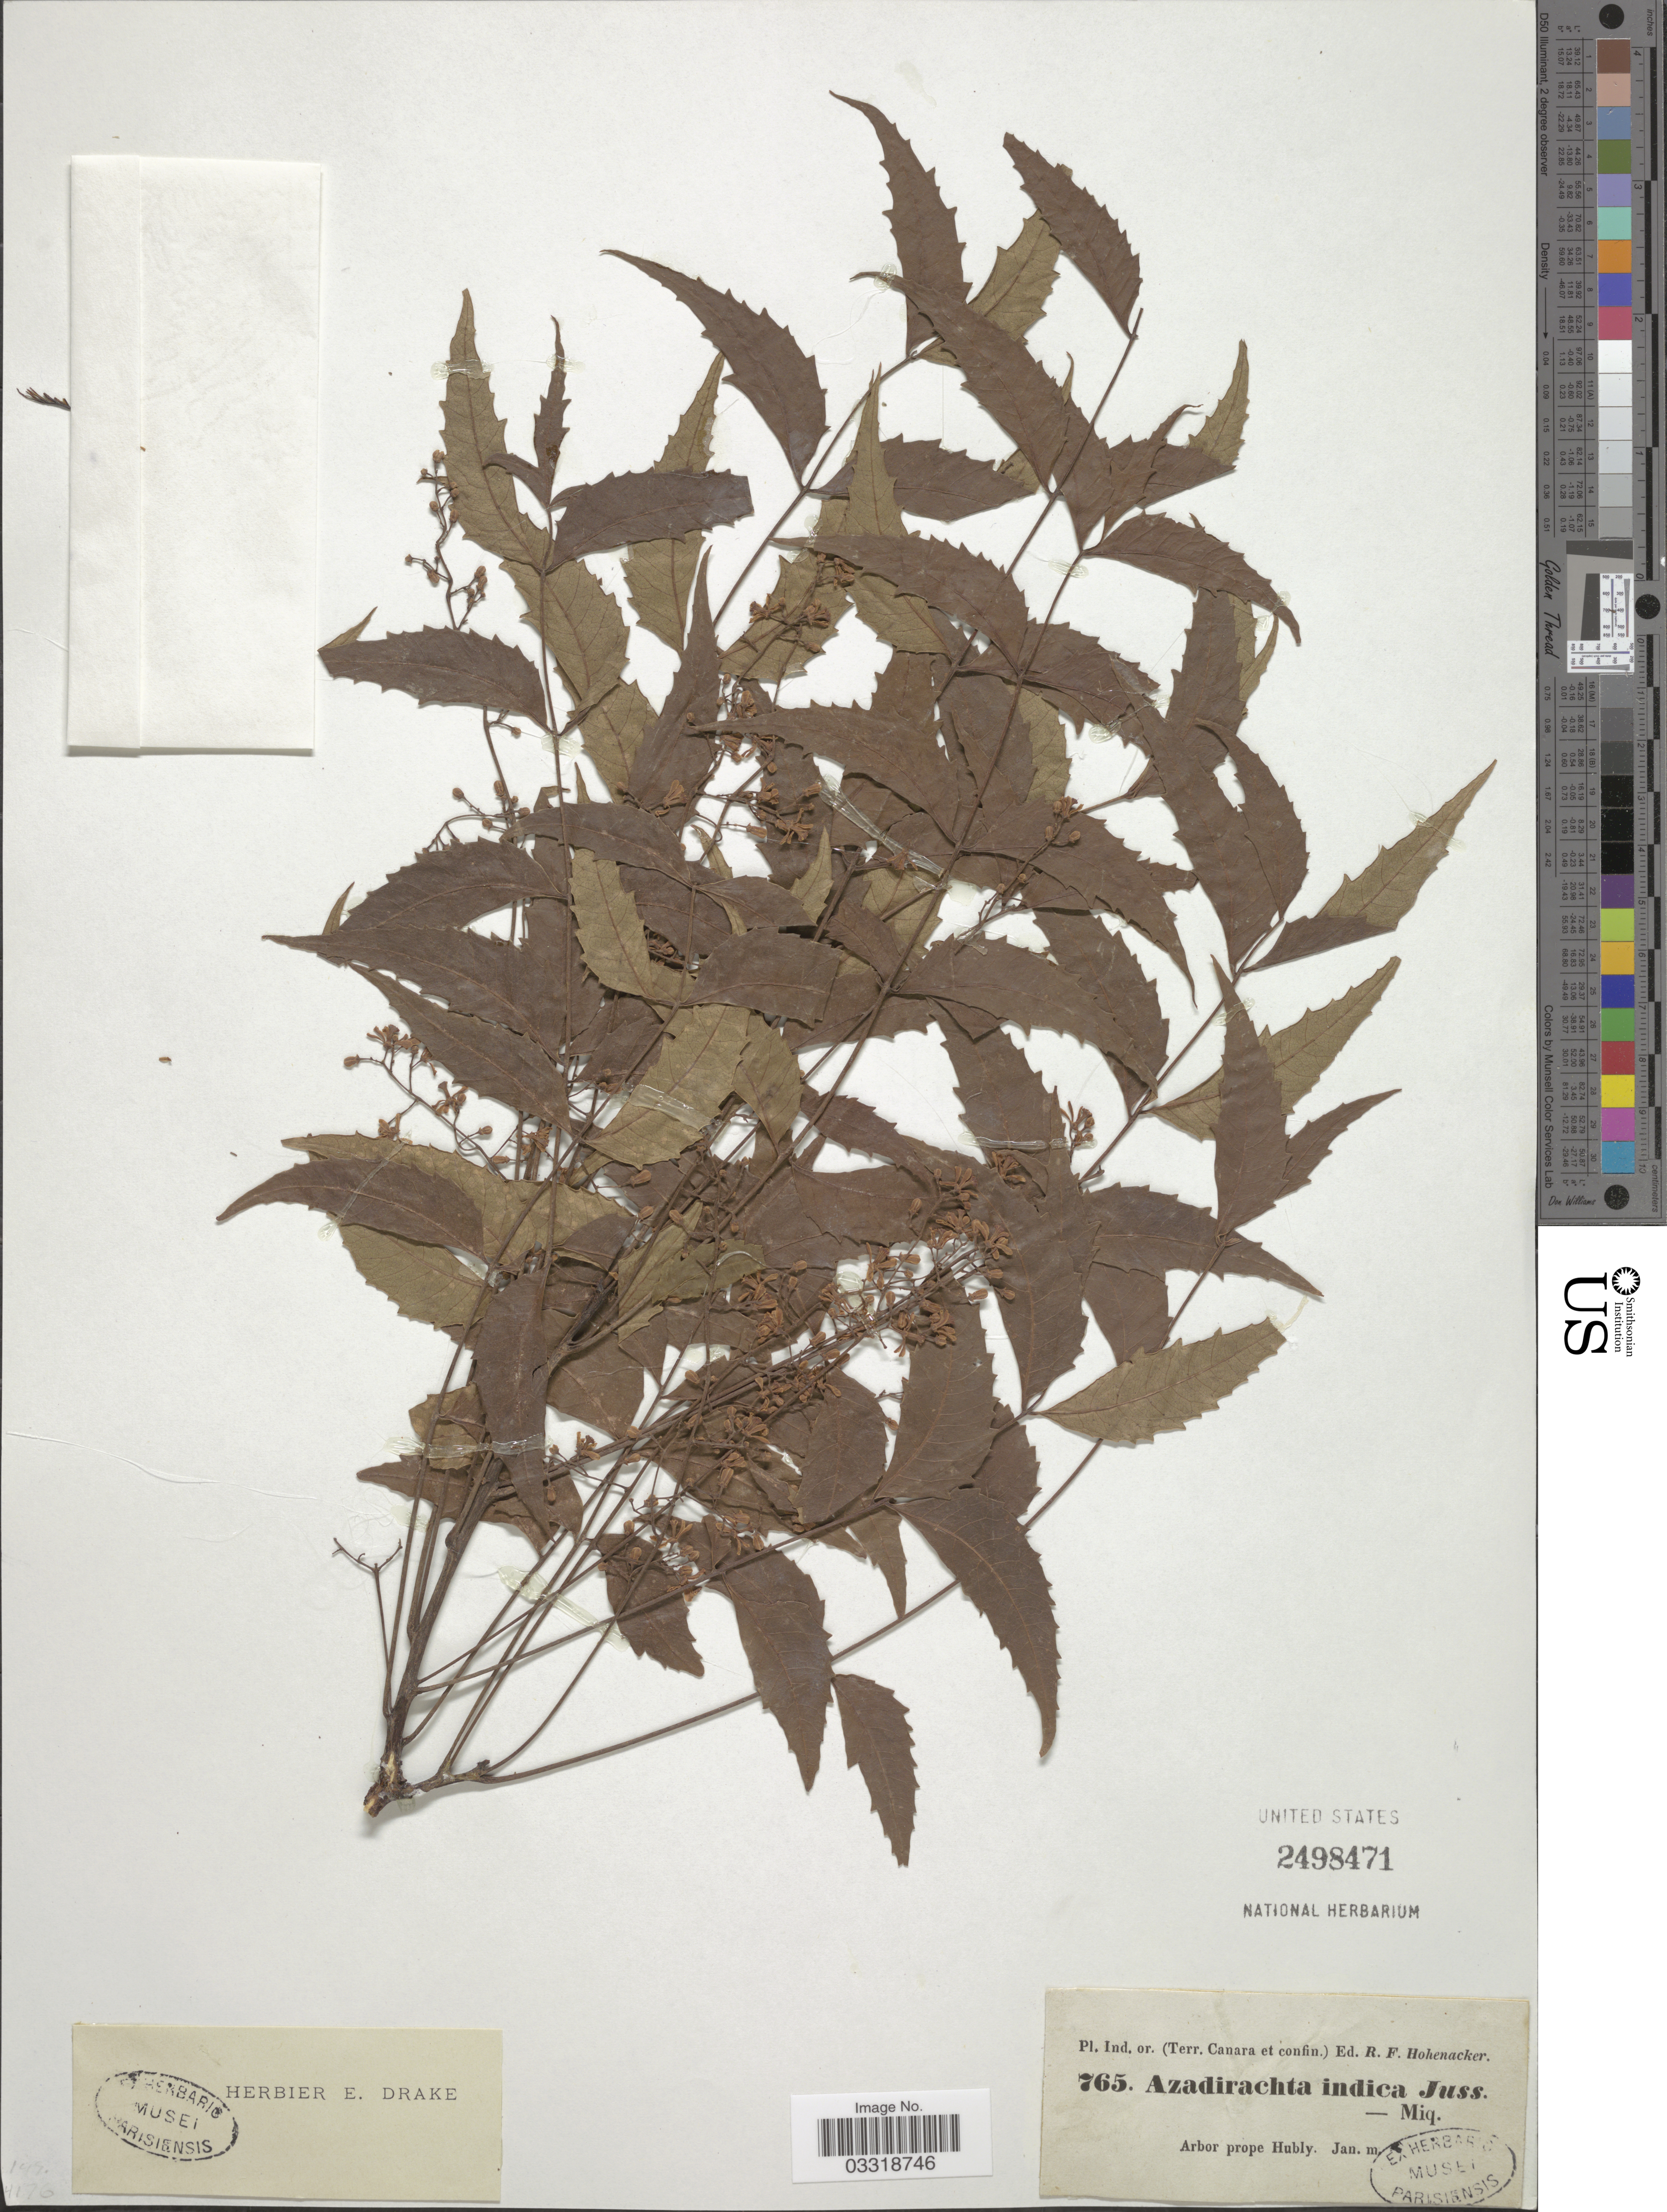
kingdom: Plantae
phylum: Tracheophyta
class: Magnoliopsida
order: Sapindales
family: Meliaceae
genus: Azadirachta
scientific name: Azadirachta indica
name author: A. Juss.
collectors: R. F. Hohenacker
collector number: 765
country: India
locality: Ind. or. (Terr. Canara et confin). Arbor prope Hubly.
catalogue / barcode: US 2498471